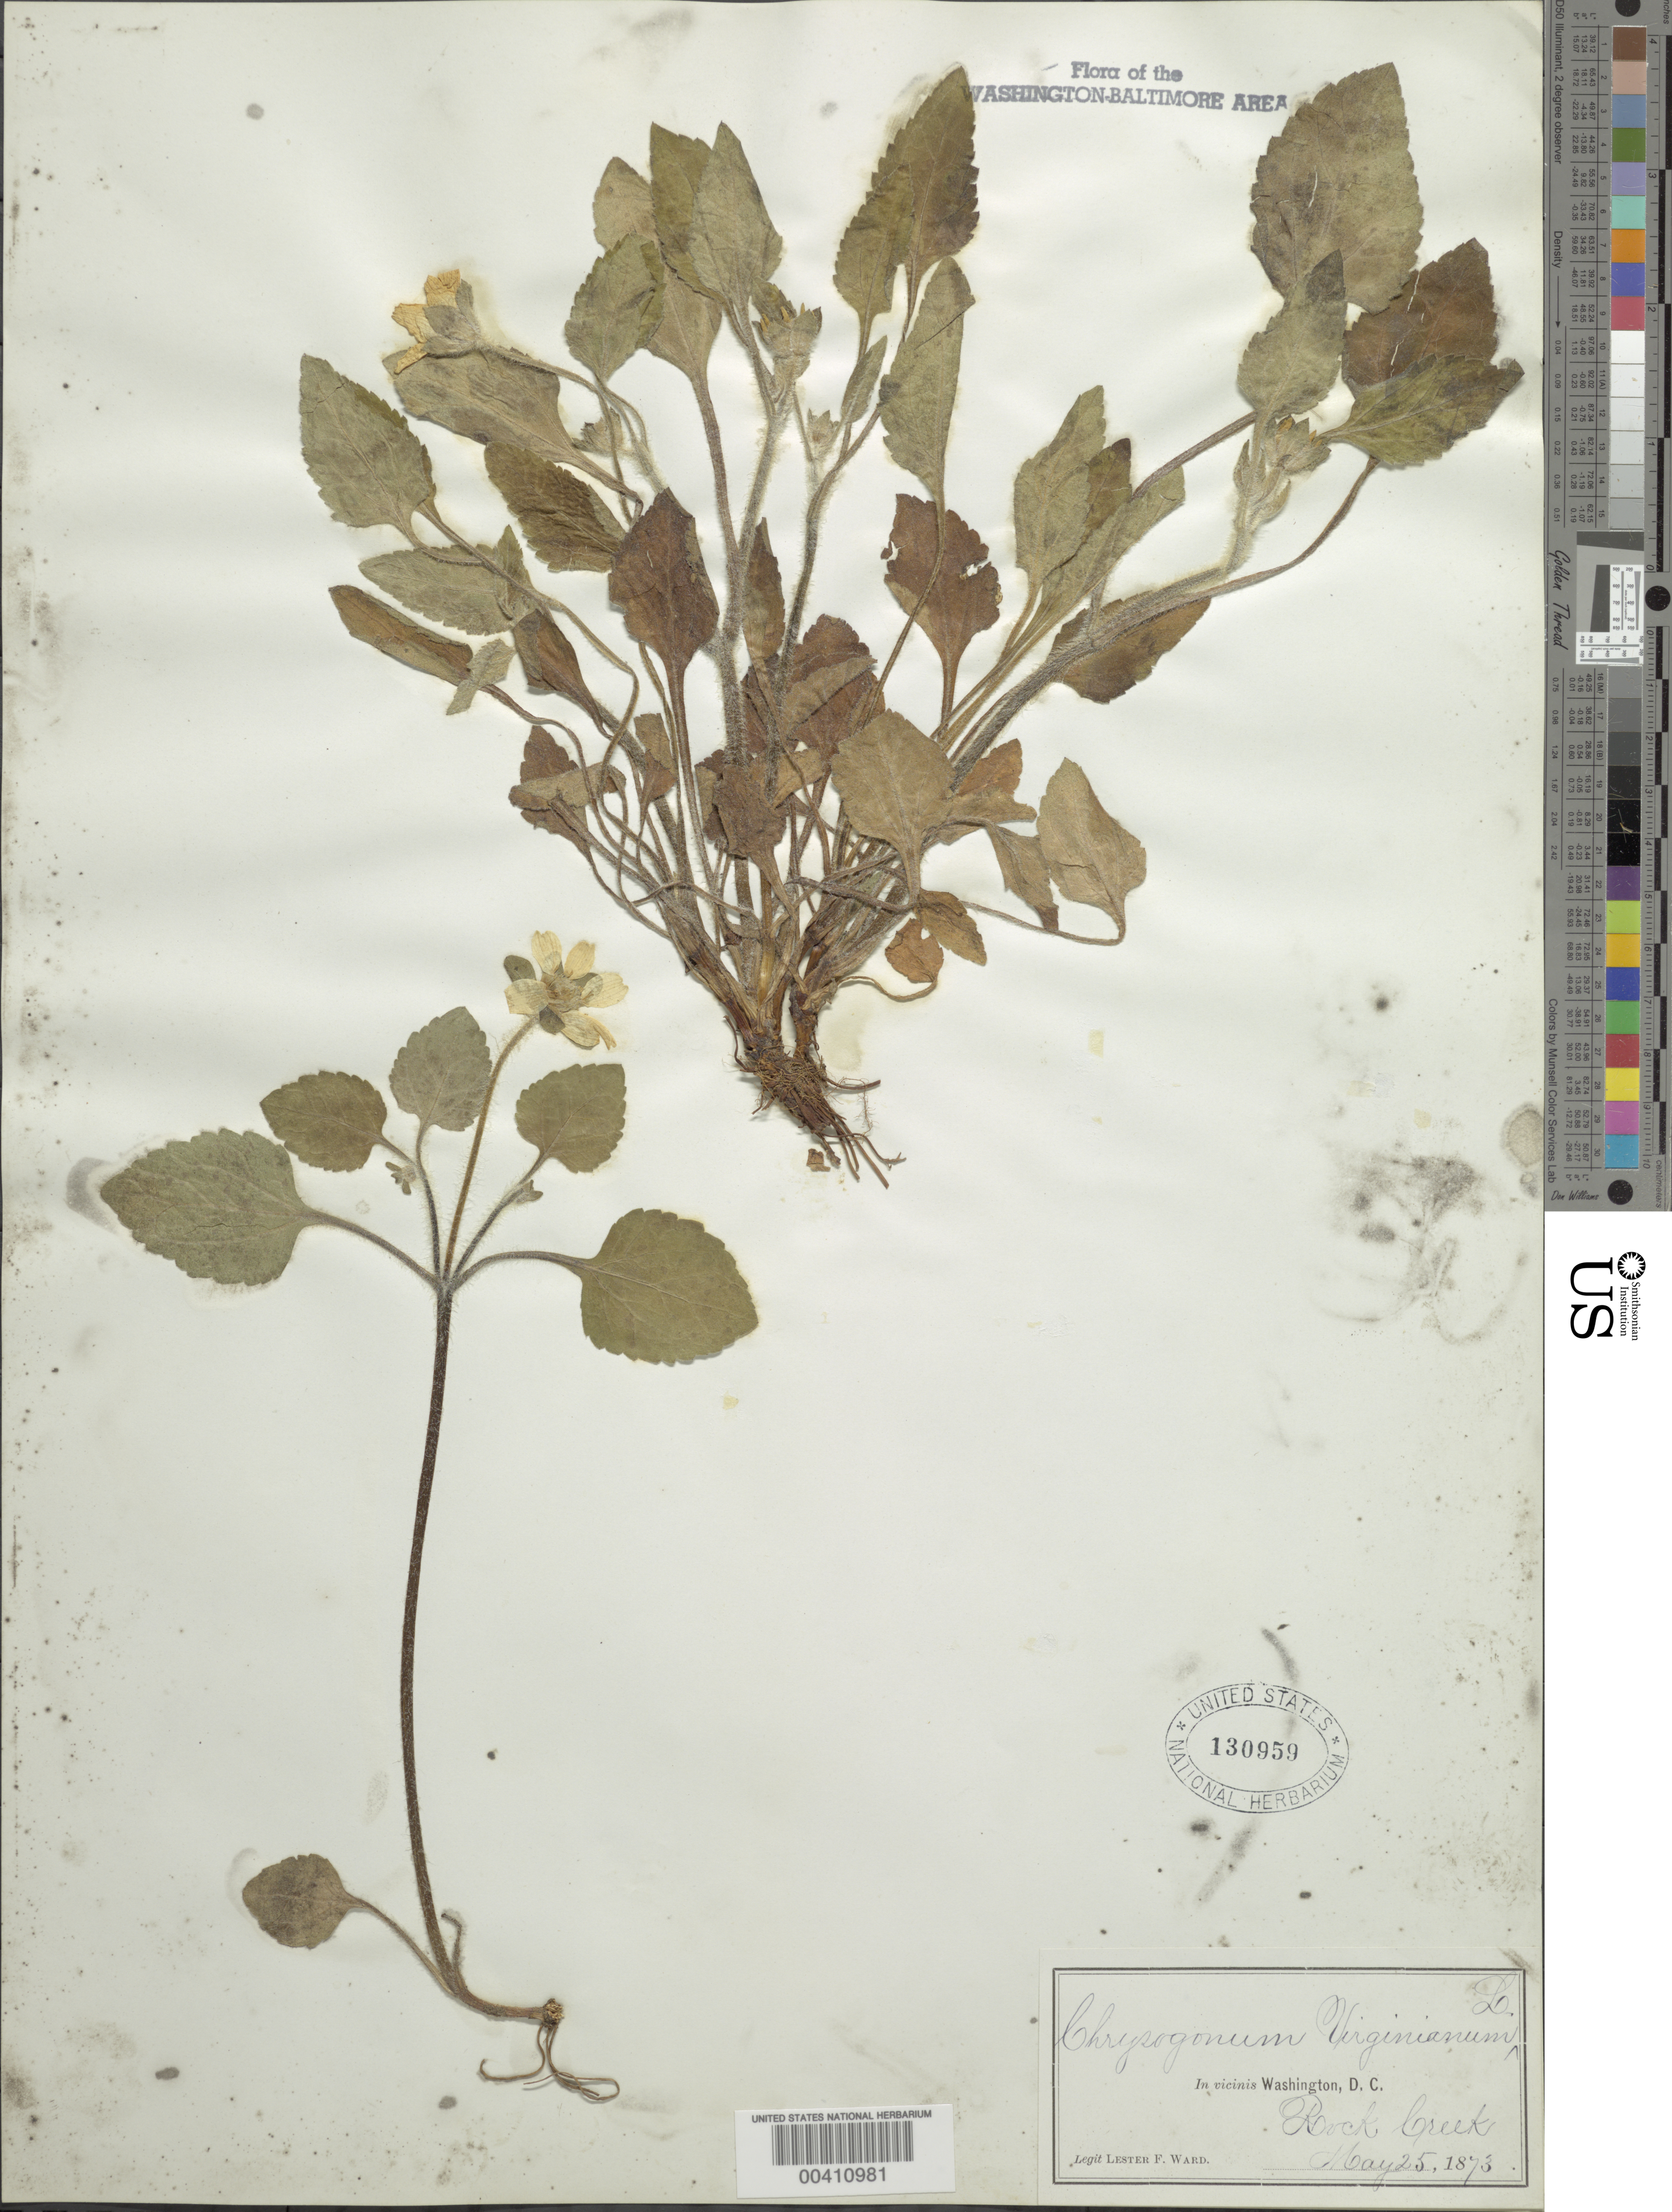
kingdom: Plantae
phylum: Tracheophyta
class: Magnoliopsida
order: Asterales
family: Asteraceae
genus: Chrysogonum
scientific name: Chrysogonum virginianum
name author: L.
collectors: L. F. Ward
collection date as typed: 25 May 1873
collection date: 1873-05-25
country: United States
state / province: District of Columbia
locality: Rock Creek Rock Creek Park & vicinity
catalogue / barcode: US 130959